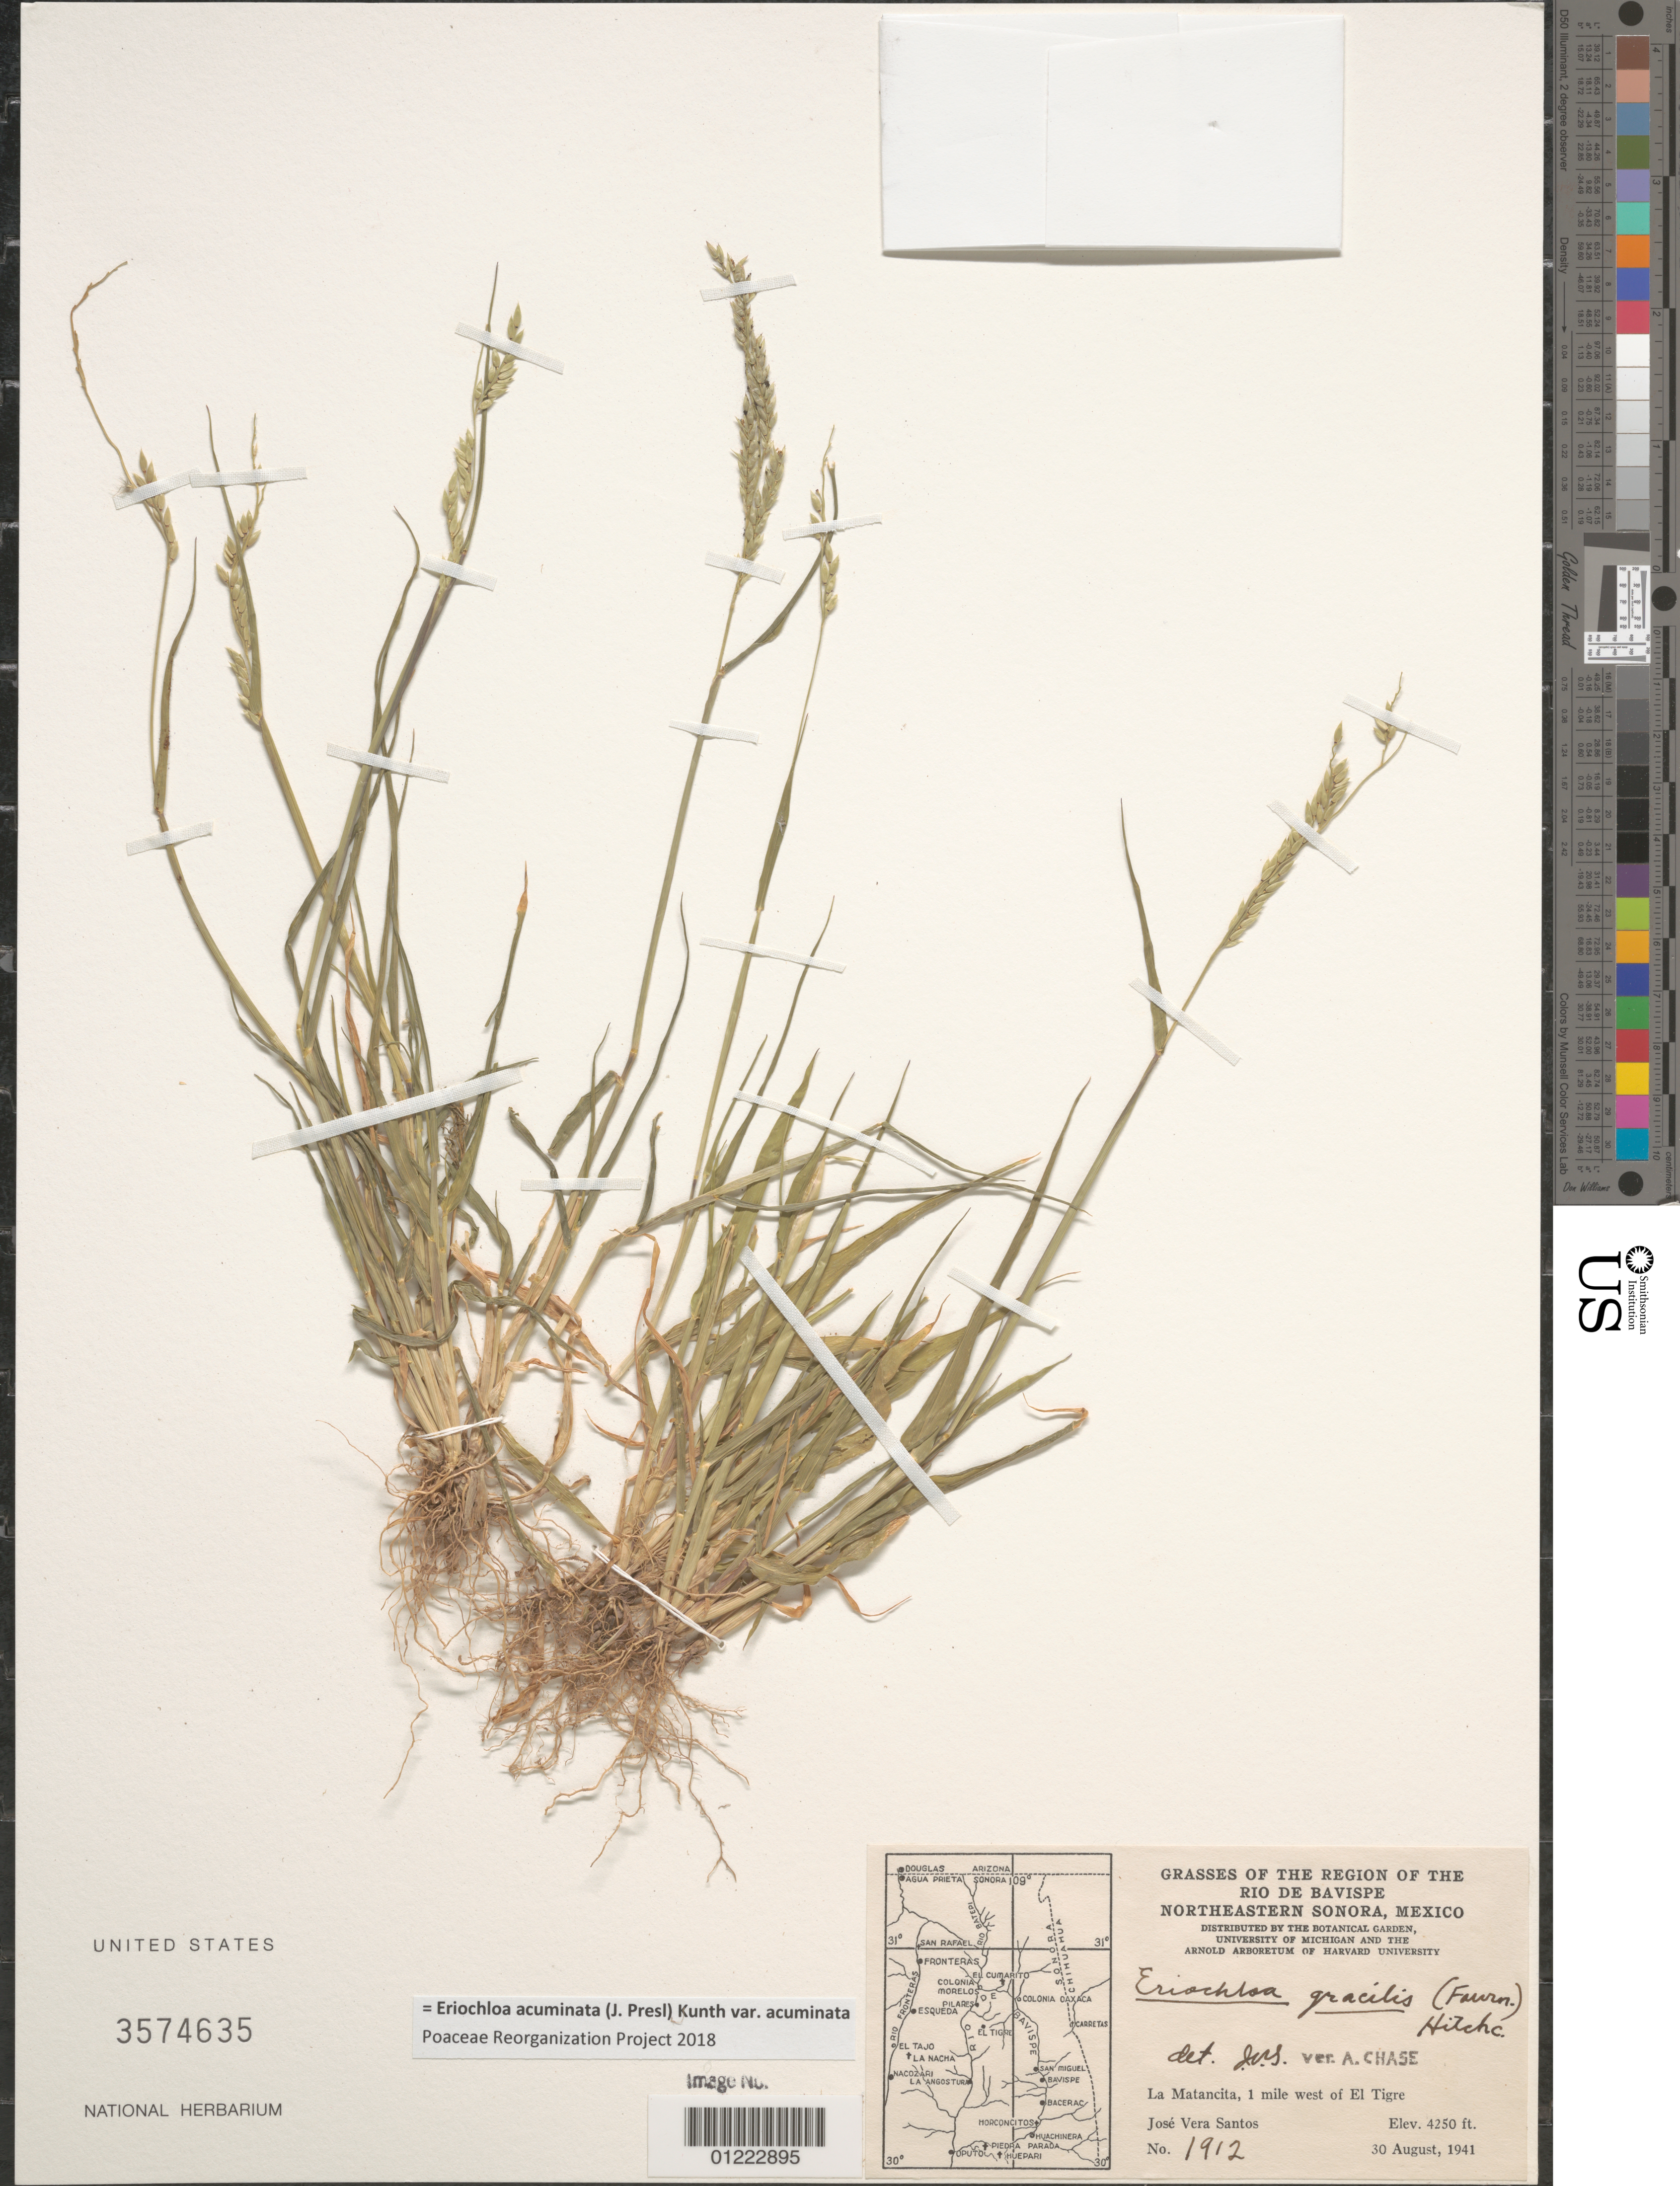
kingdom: Plantae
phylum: Tracheophyta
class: Liliopsida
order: Poales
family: Poaceae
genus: Eriochloa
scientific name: Eriochloa acuminata var. acuminata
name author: (J. Presl) Kunth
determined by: Poaceae Reorganization Project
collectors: J. Vera Santos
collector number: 1912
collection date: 1941-08-30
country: Mexico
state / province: Sonora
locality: La Matancita, 1 mile west of El Tigre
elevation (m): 1295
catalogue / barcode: US 3574635